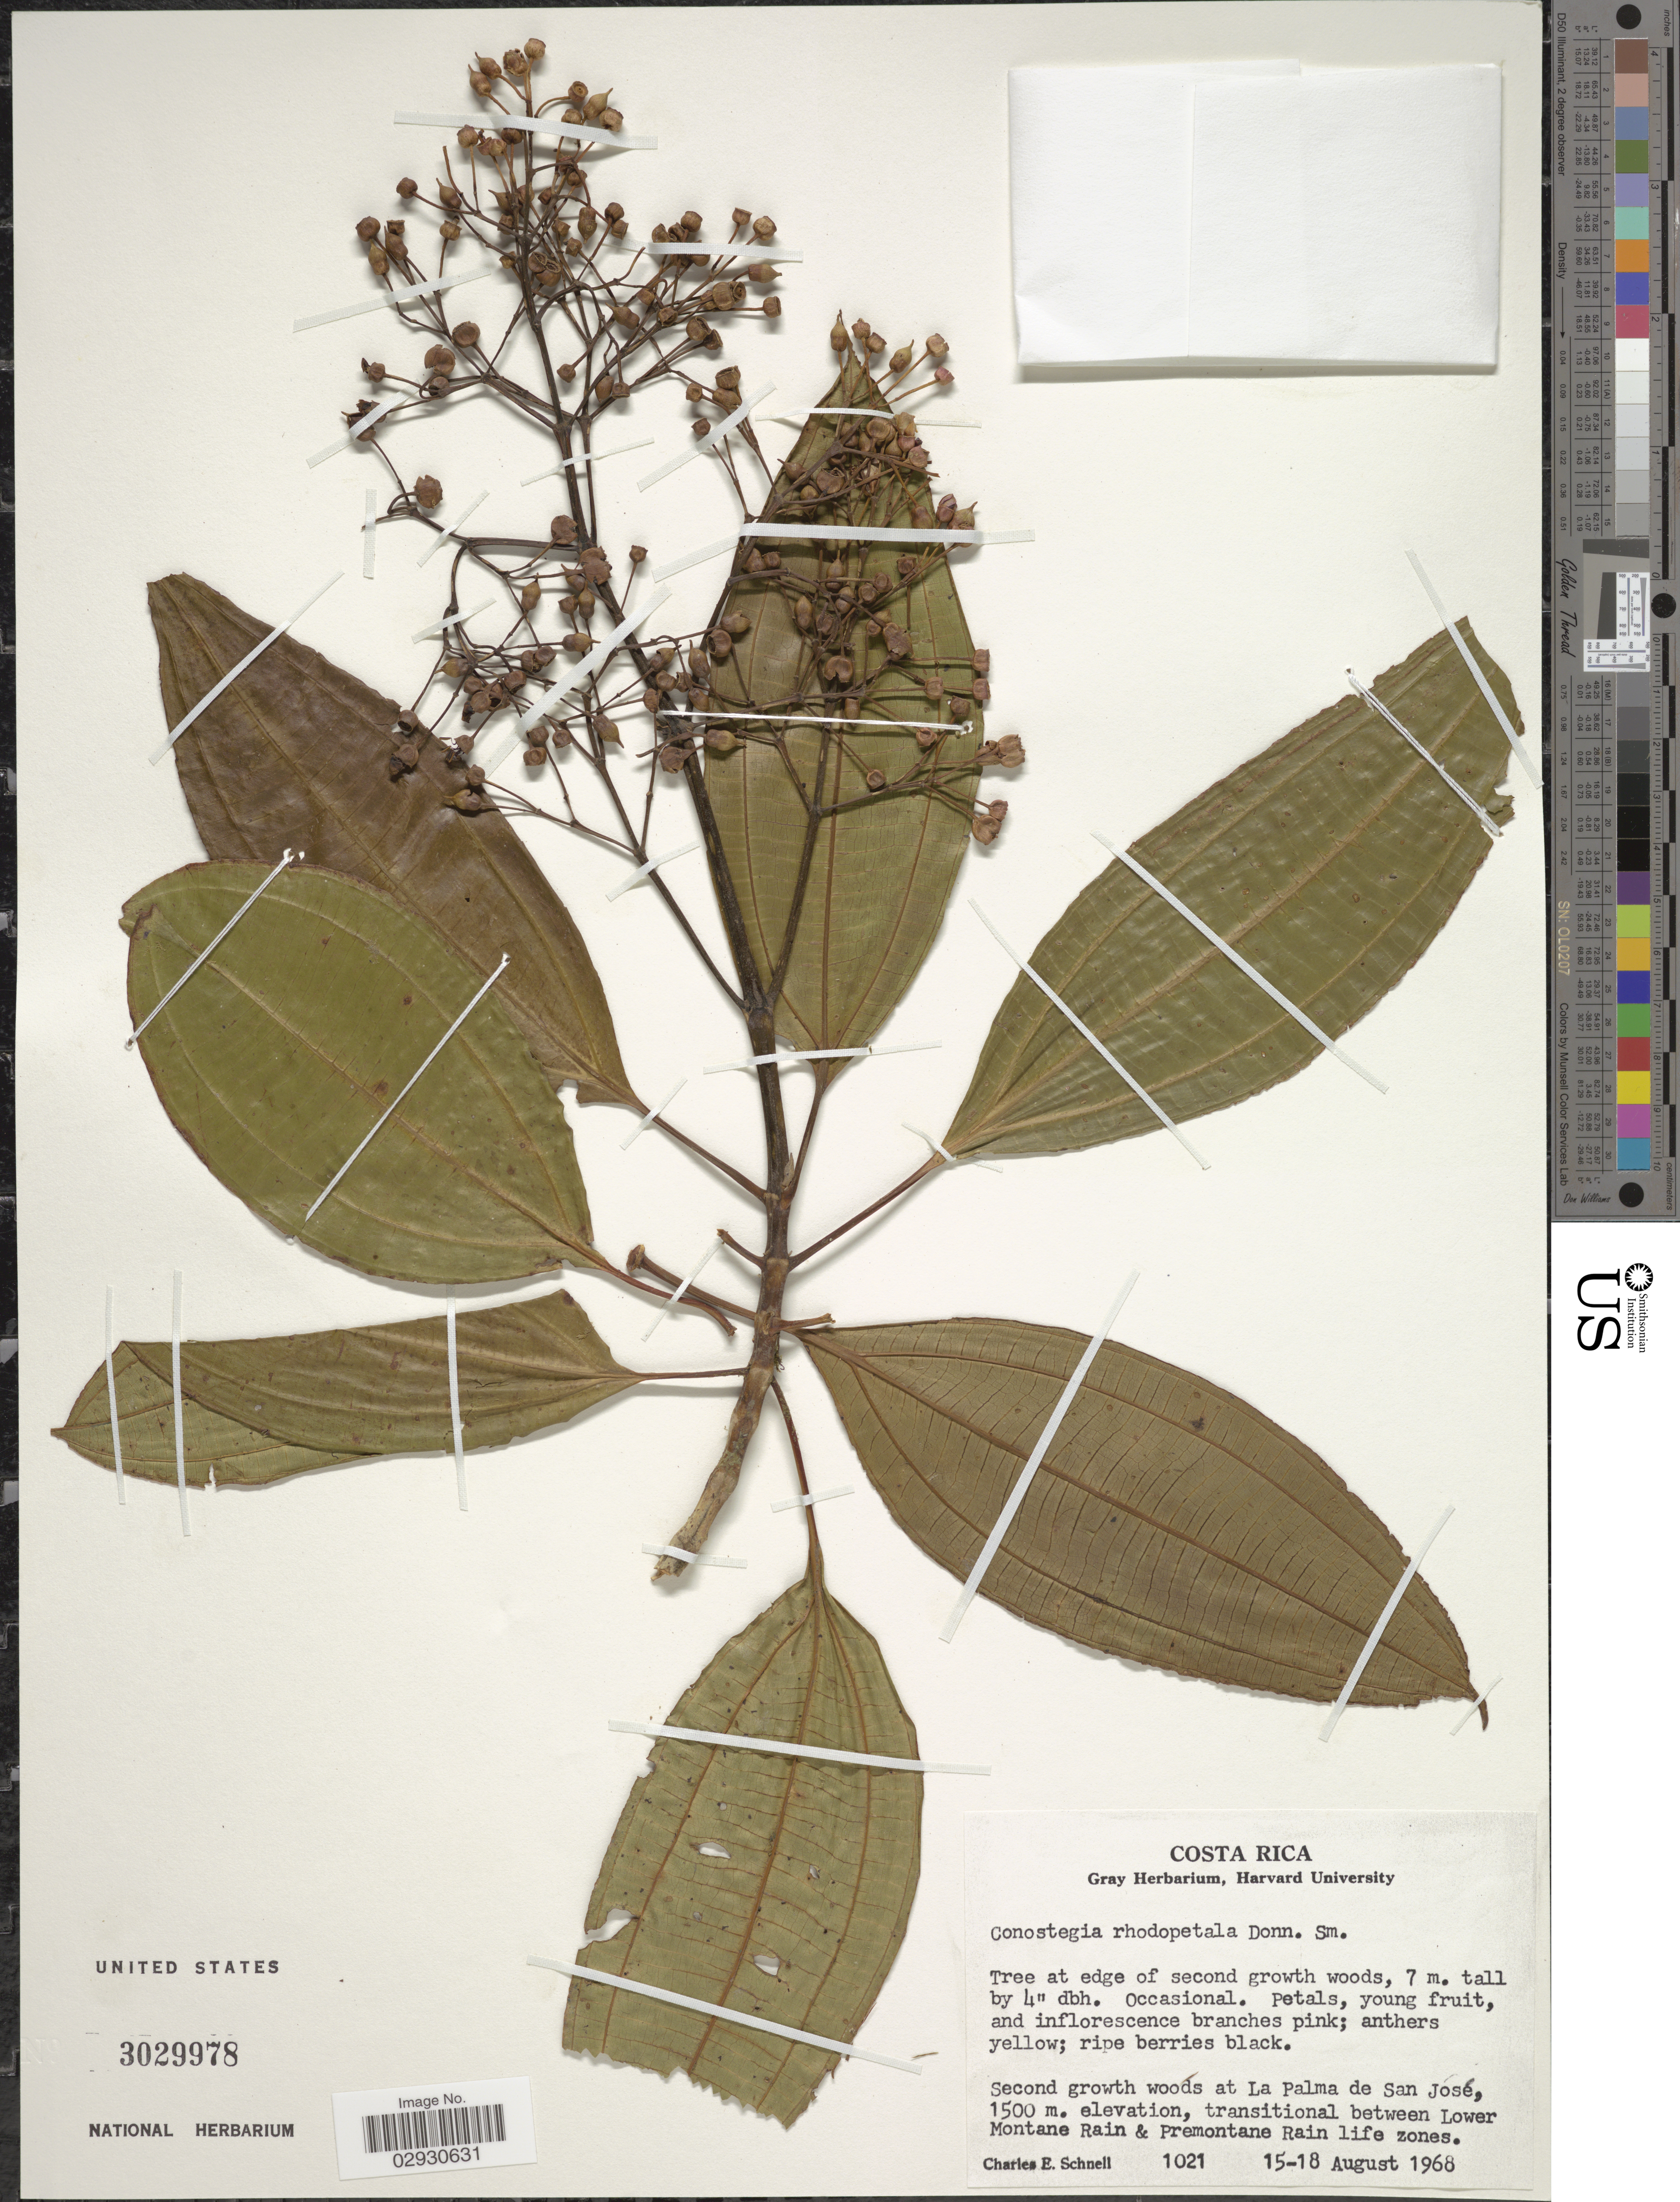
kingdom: Plantae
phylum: Tracheophyta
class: Magnoliopsida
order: Myrtales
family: Melastomataceae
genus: Conostegia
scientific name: Conostegia rhodopetala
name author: Donn. Sm.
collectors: C. Schnell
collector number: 1021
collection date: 1968-08-15/1968-08-18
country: Costa Rica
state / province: San José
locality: Second growth woods at La Palma at San José, transitional between Lower Montane Rain & Premontane Rain Life zones.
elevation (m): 1500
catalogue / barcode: US 3029978